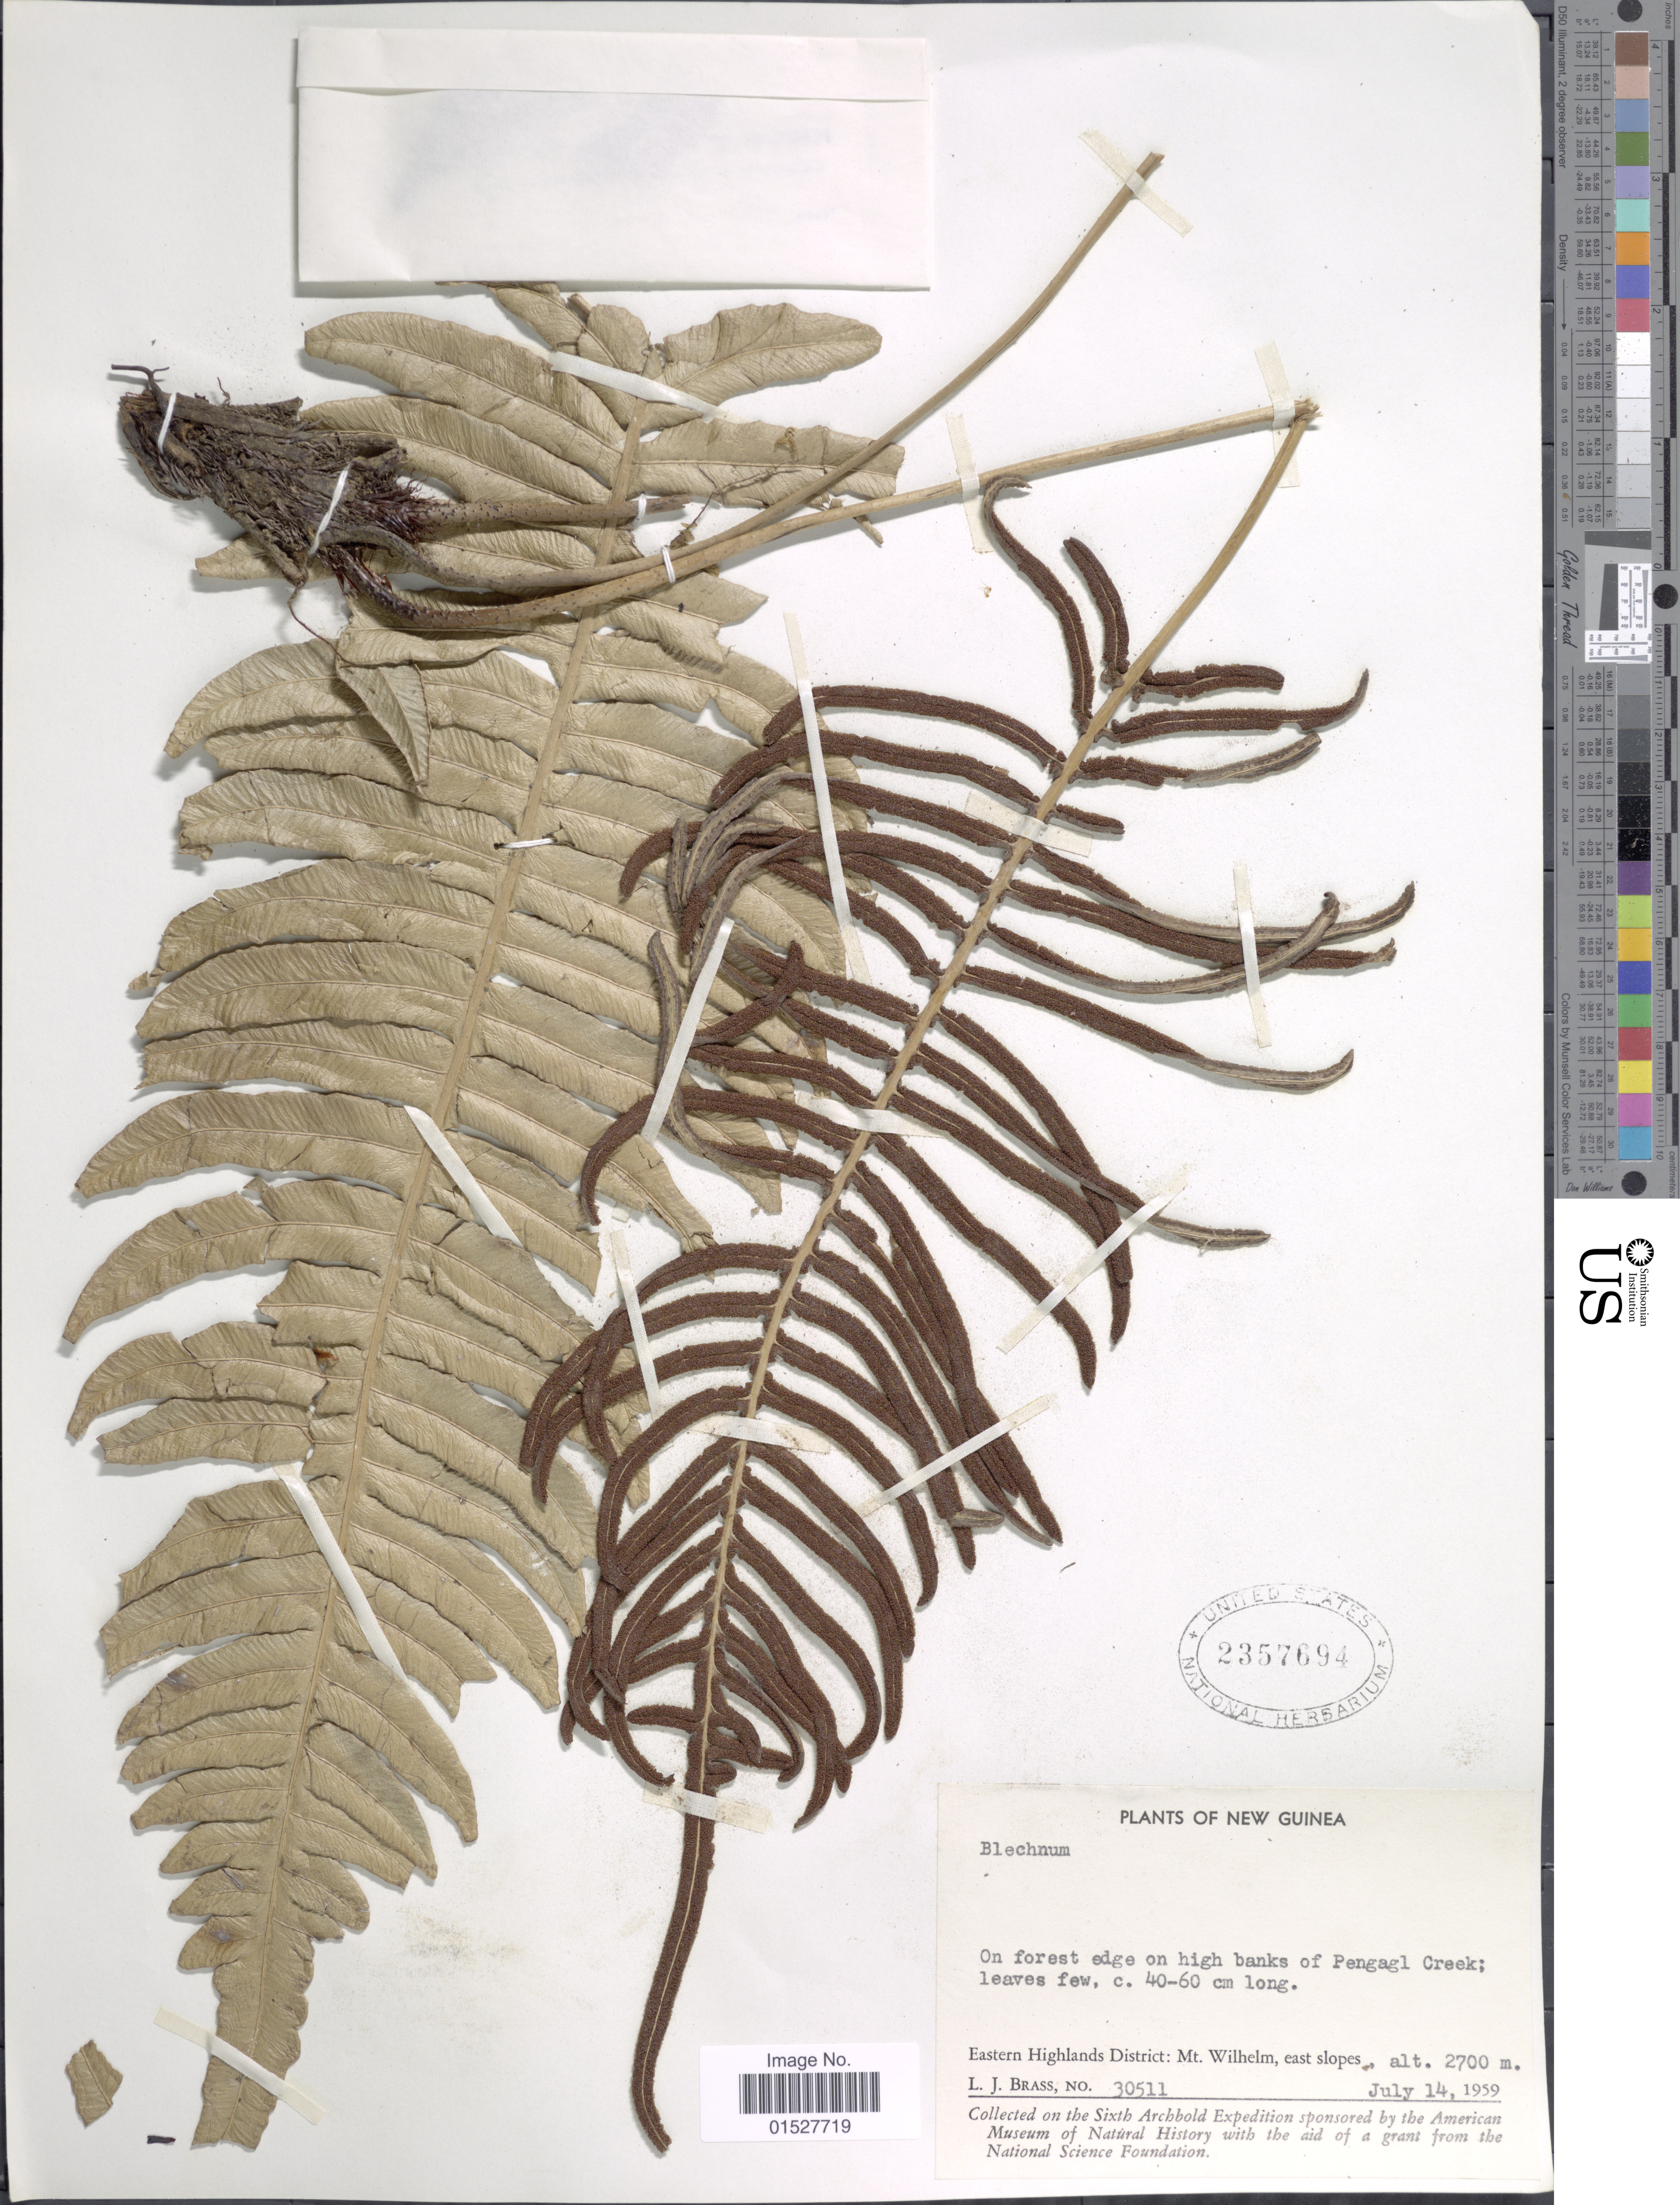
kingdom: Plantae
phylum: Tracheophyta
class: Polypodiopsida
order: Polypodiales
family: Blechnaceae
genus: Blechnum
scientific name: Blechnum sp.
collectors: L. J. Brass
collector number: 30511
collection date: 1959-07-14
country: Papua New Guinea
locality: New Guinea. Eastern Highlands District: Mt. Wilhelm, east slopes.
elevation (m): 2700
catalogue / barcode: US 2357694